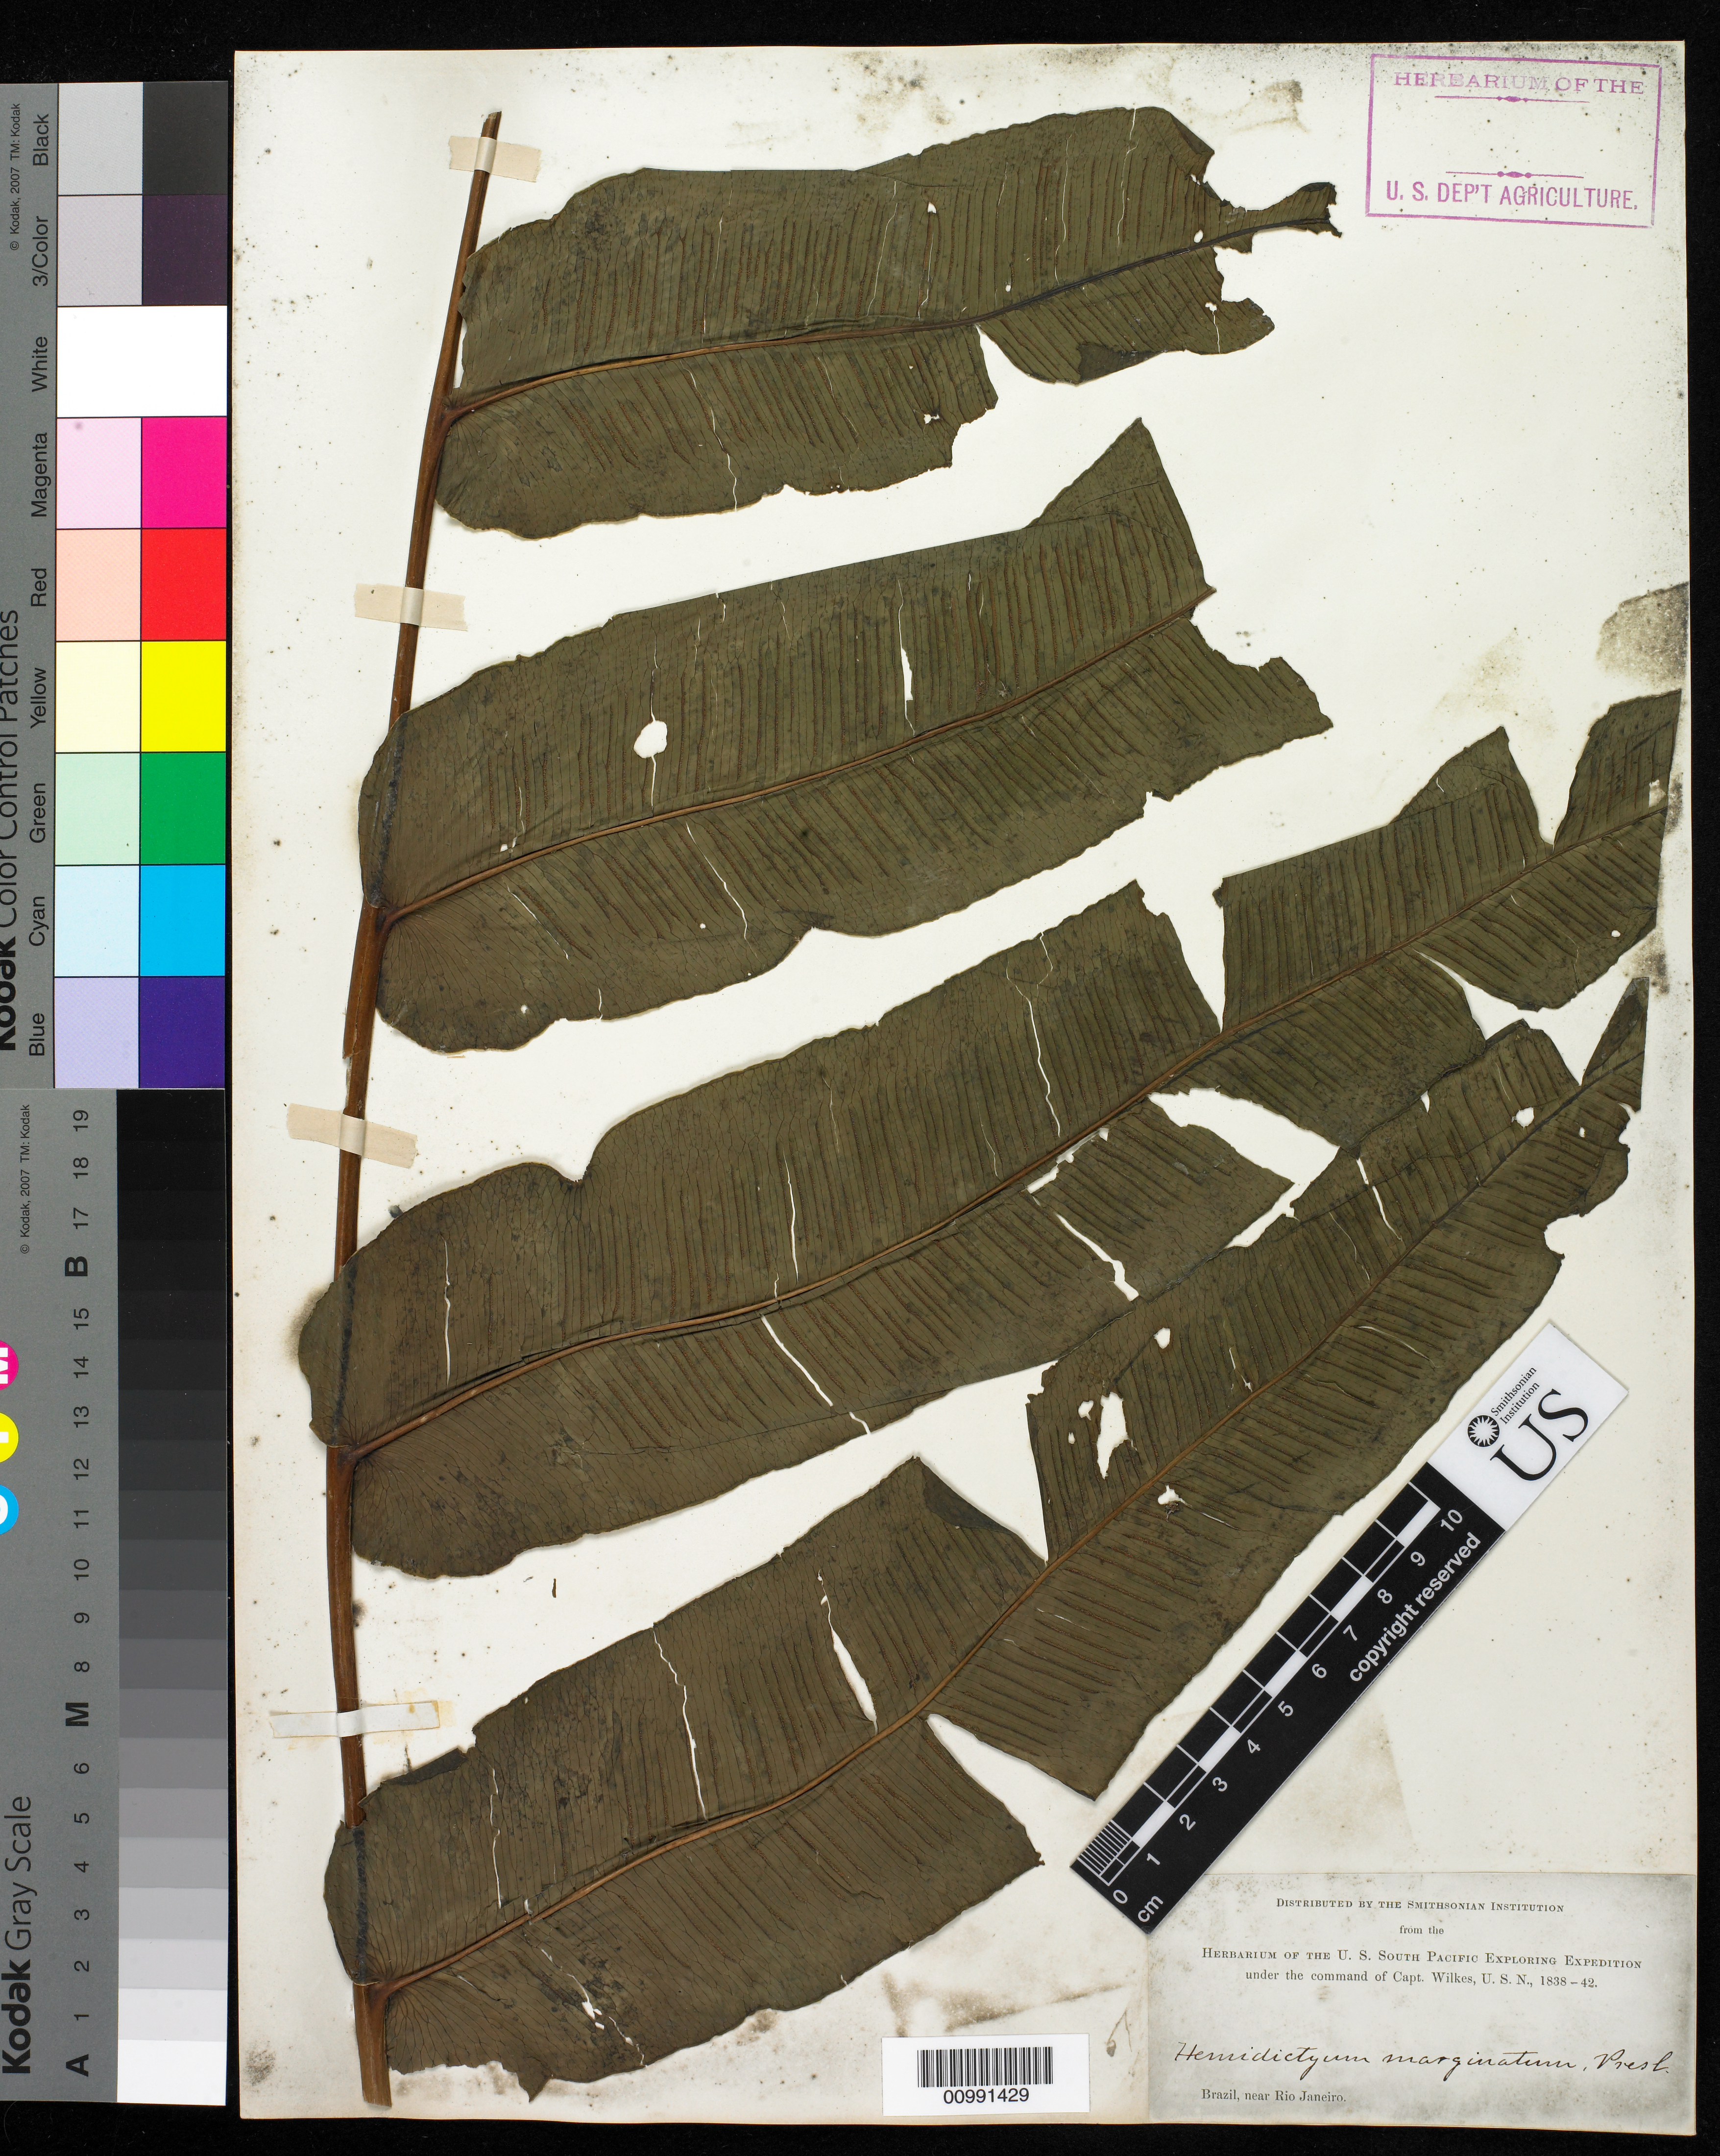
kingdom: Plantae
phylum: Tracheophyta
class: Polypodiopsida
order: Polypodiales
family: Hemidictyaceae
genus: Hemidictyum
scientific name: Hemidictyum marginatum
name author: (L.) C. Presl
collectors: Wilkes Explor. Exped.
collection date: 1838/1842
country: Brazil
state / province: Rio de Janeiro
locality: Brazil, near Rio de Janeiro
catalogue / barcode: US 98728